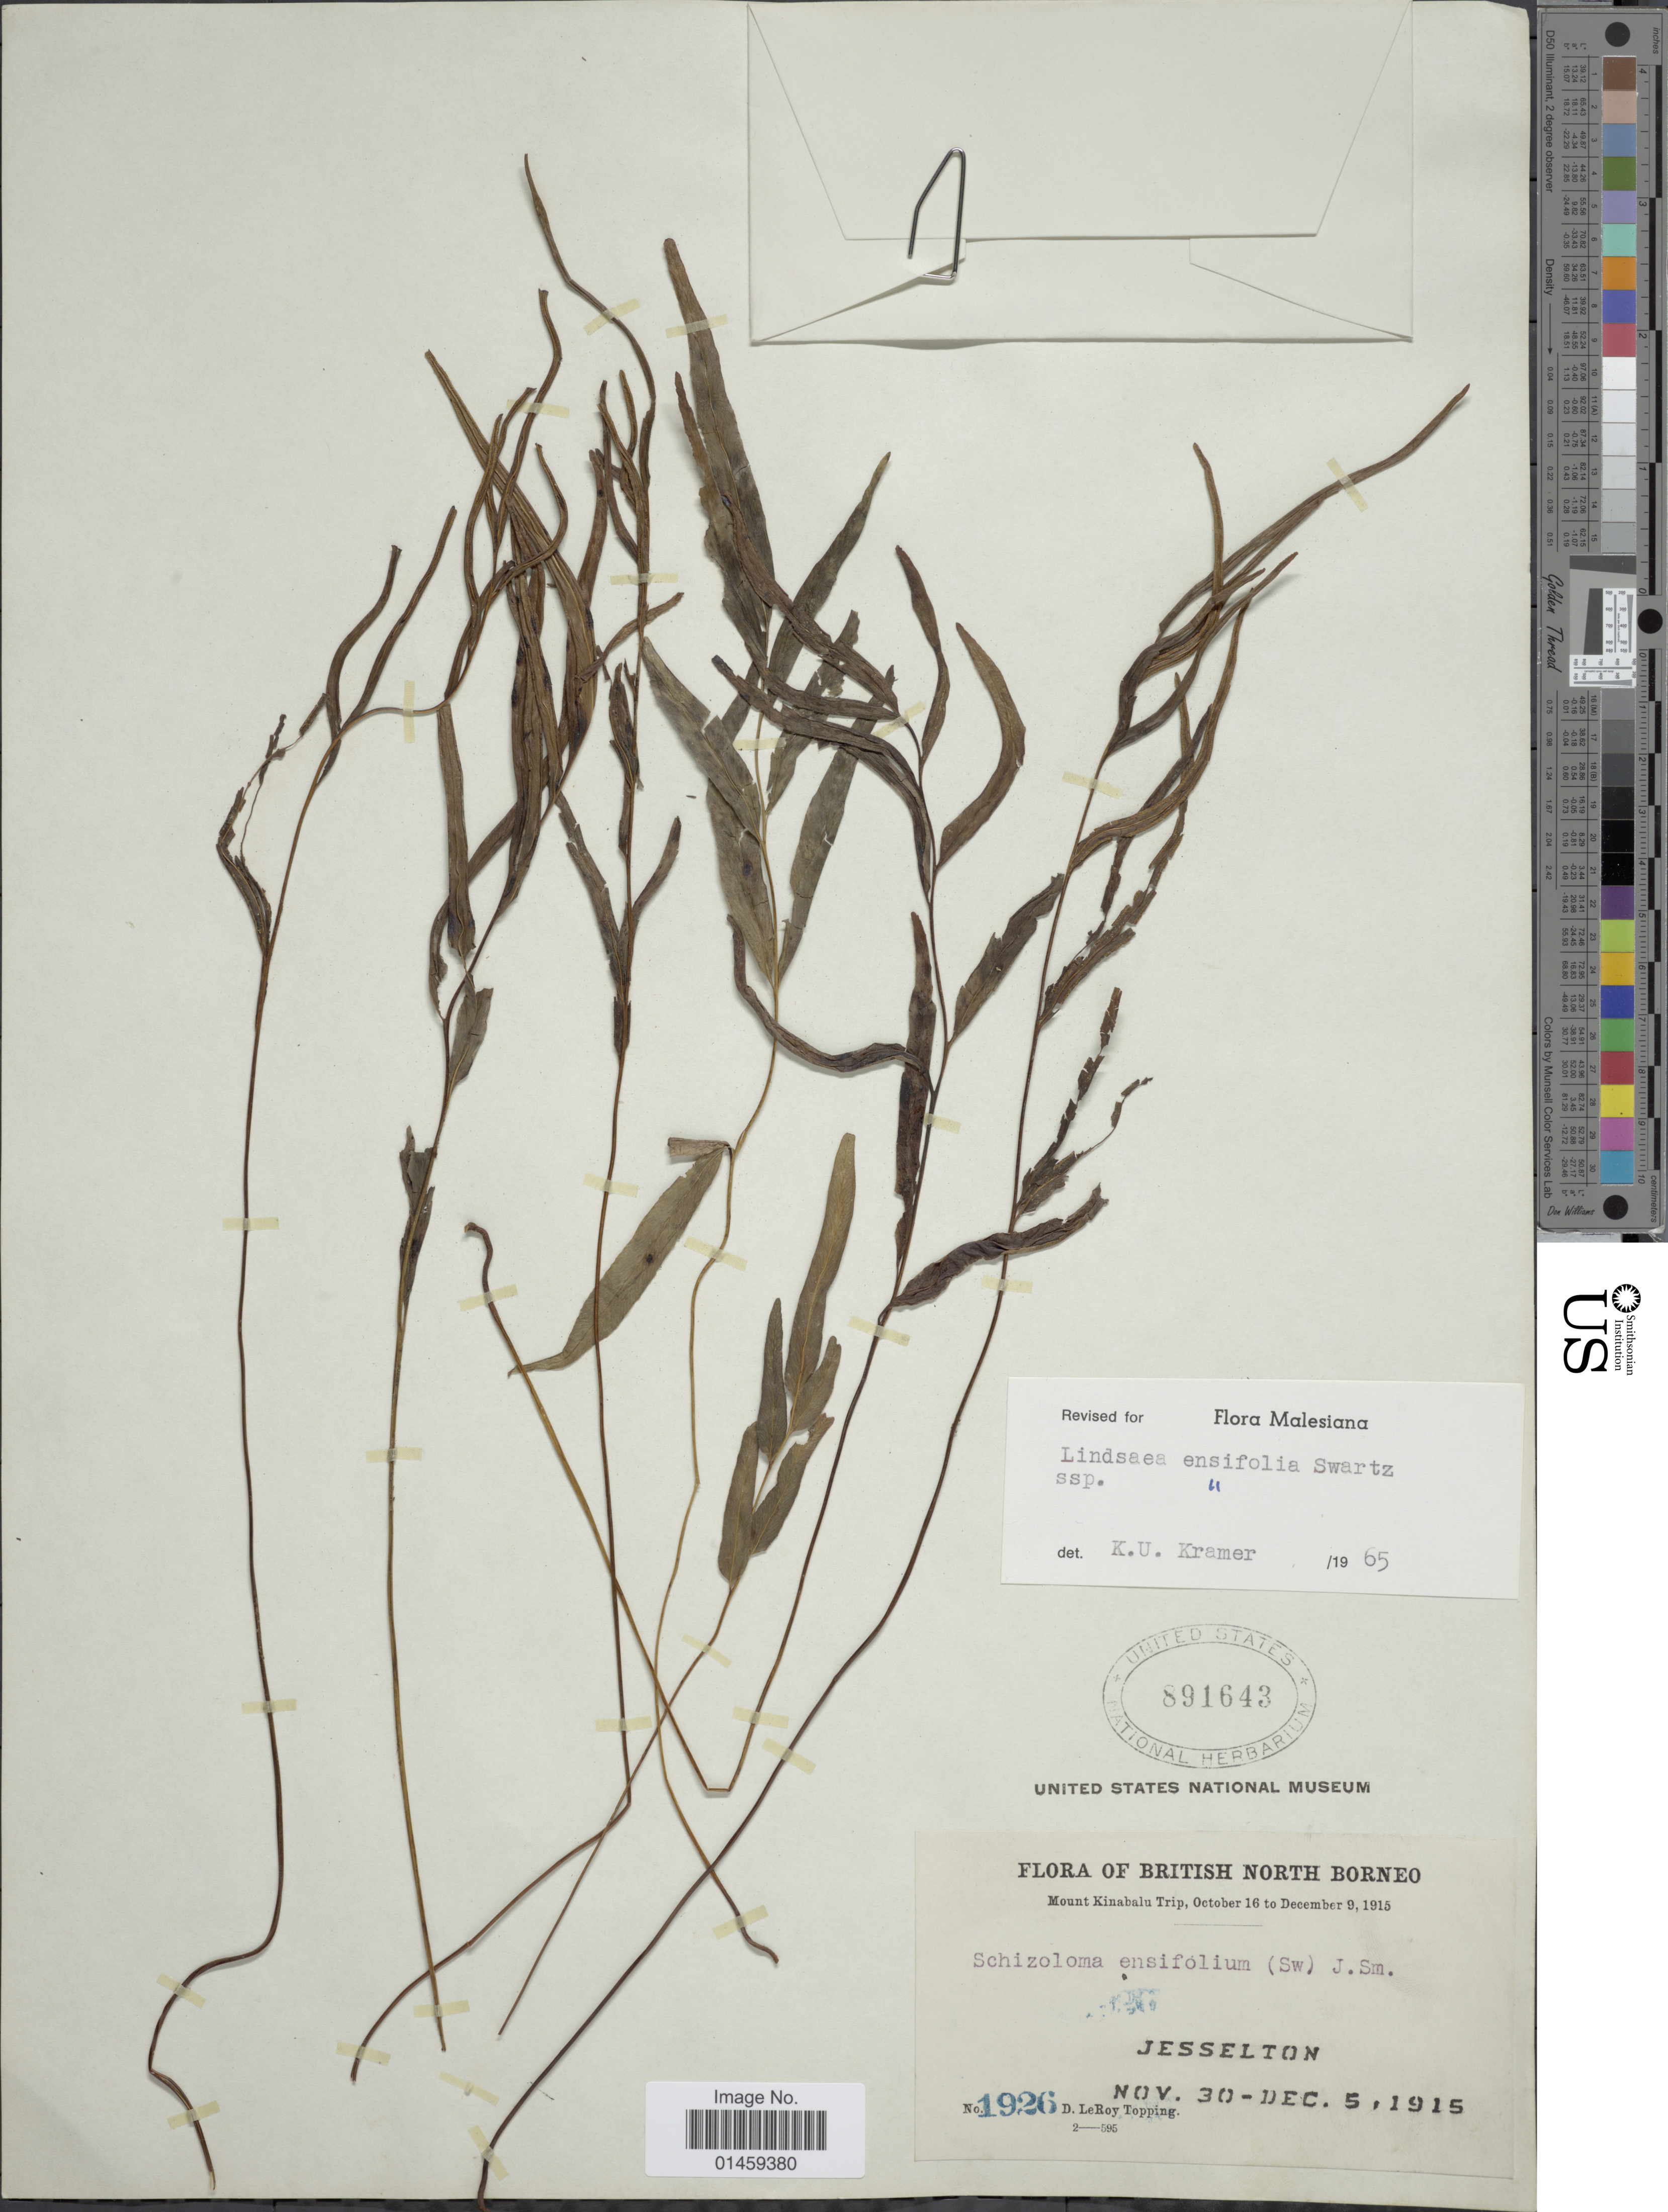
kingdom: Plantae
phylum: Tracheophyta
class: Polypodiopsida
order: Polypodiales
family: Lindsaeaceae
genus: Lindsaea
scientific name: Lindsaea ensifolia subsp. ensifolia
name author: Sw.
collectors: D. L. Topping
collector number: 1926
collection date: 1915-11-30/1915-12-05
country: Malaysia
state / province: Sabah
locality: British North Borneo. Mount Kinabalu Trip. Jesselton.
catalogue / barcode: US 891643